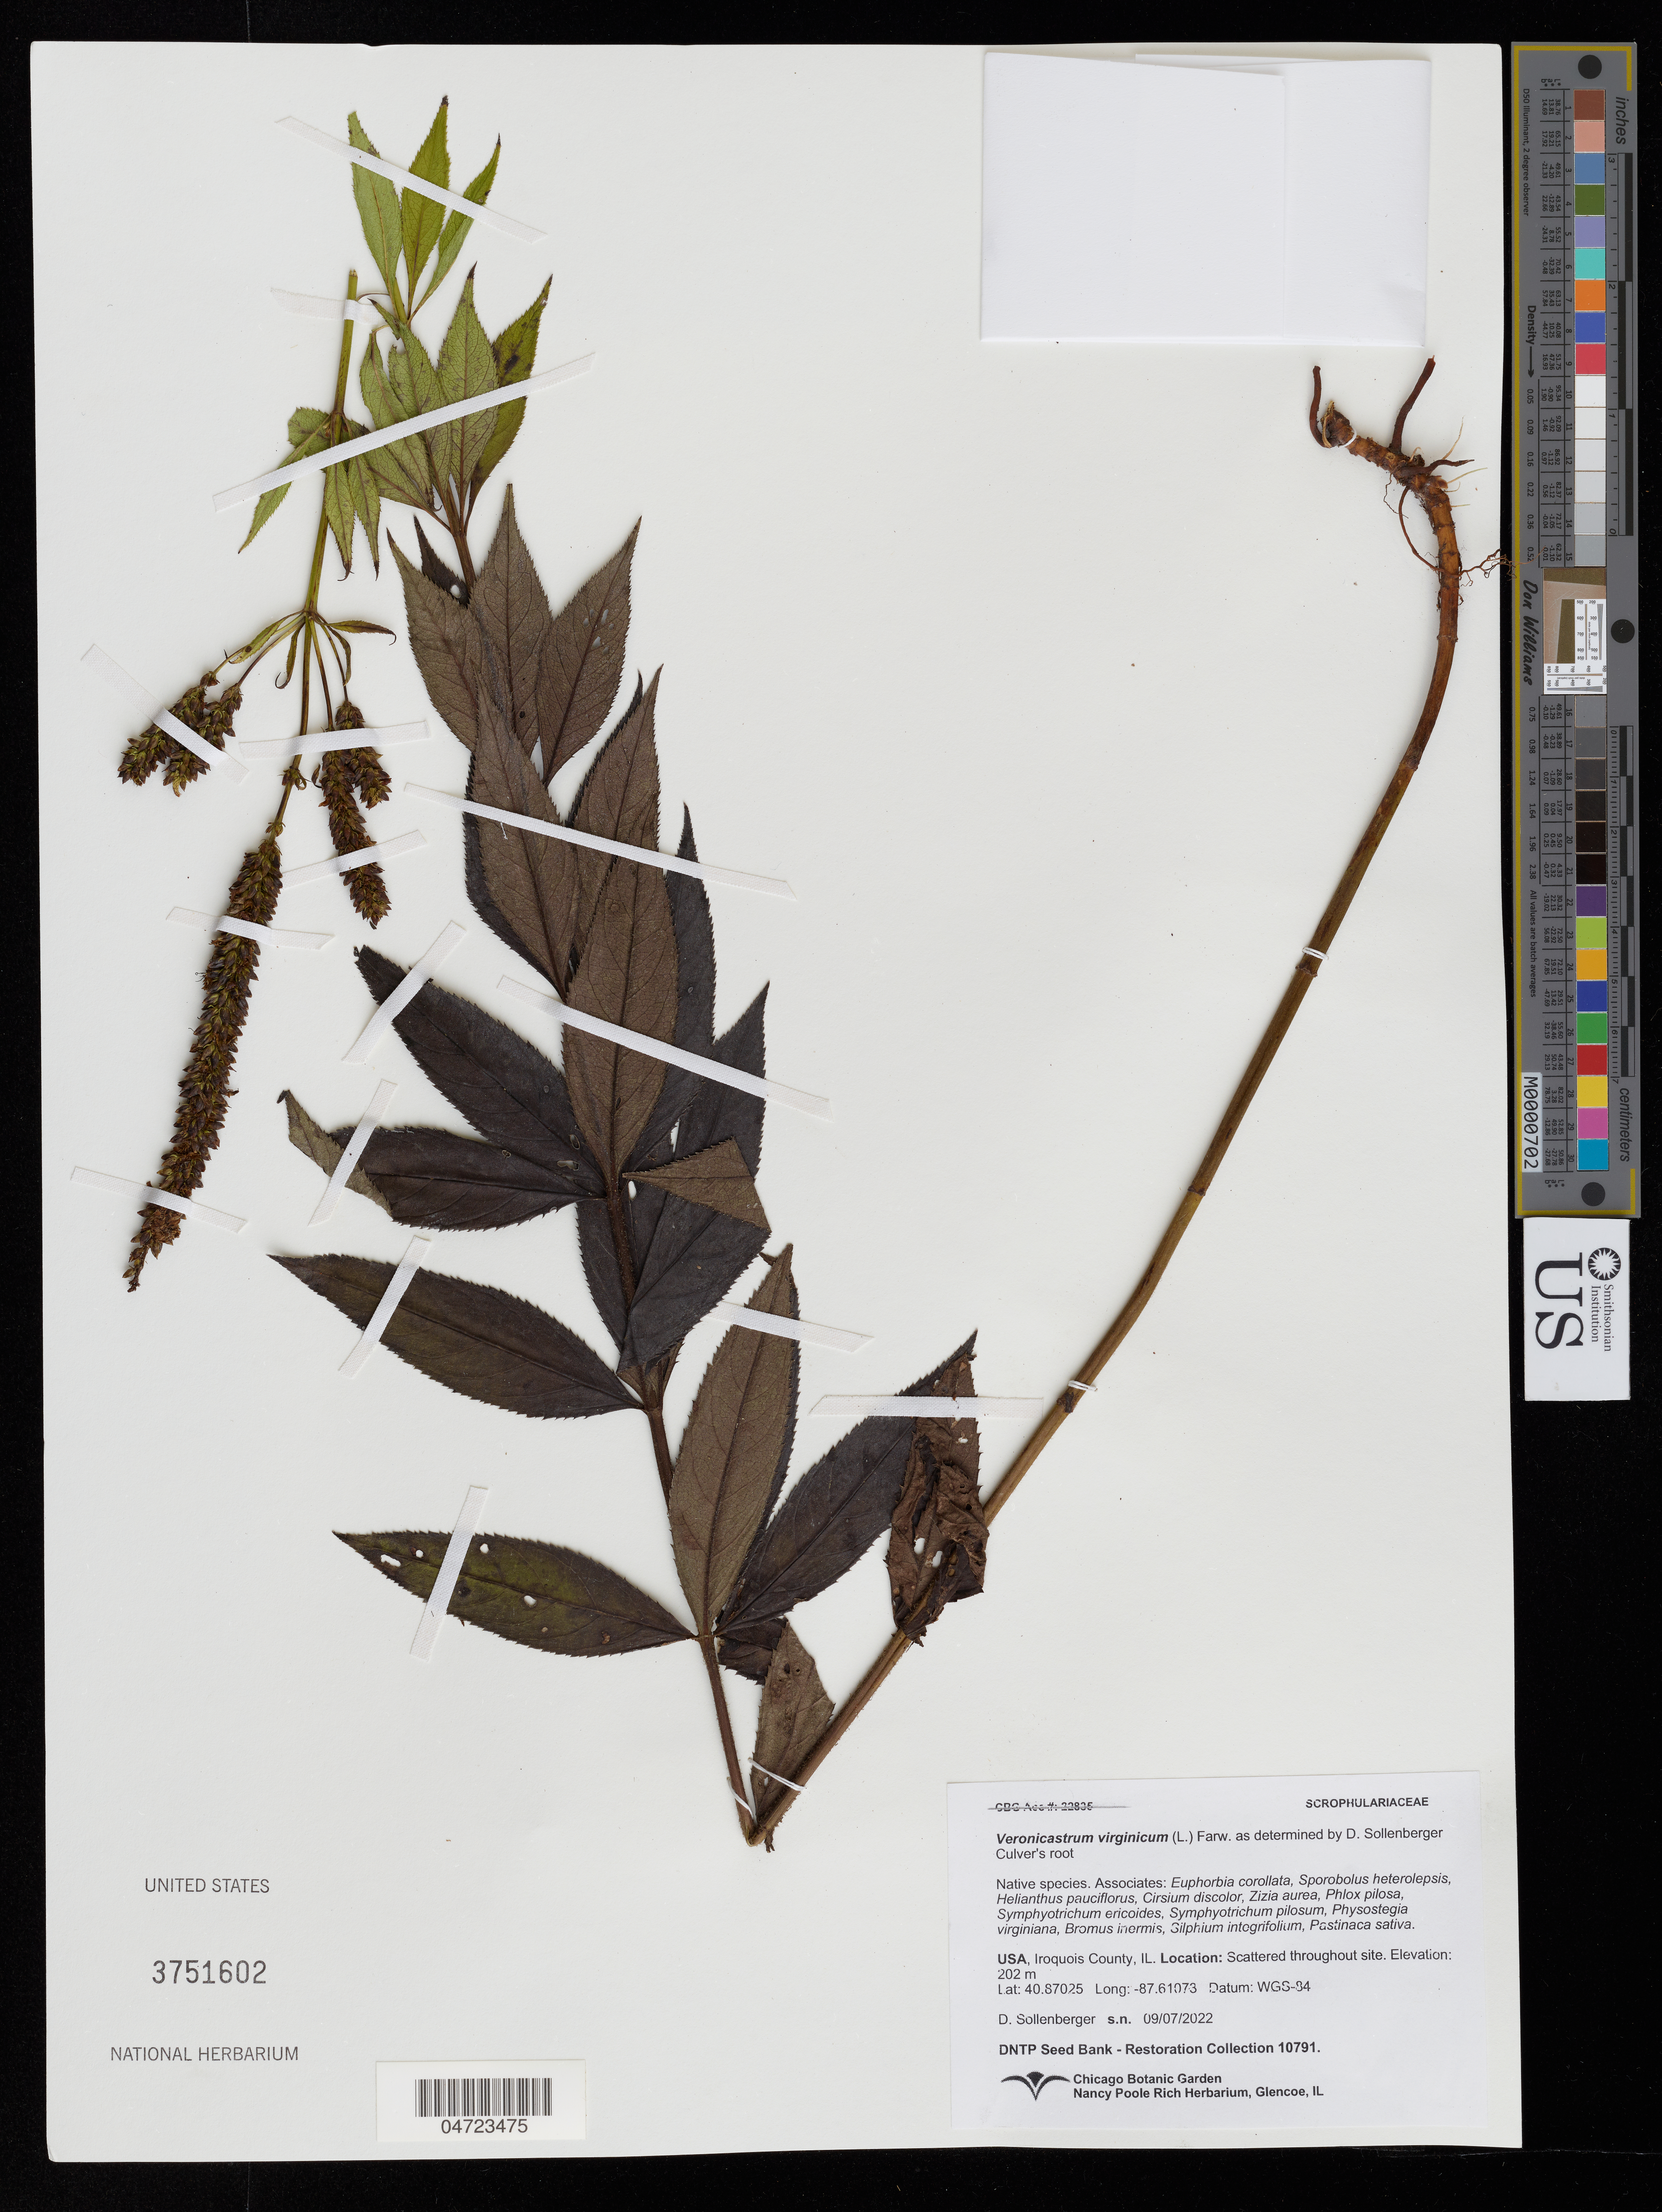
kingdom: Plantae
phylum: Tracheophyta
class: Magnoliopsida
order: Lamiales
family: Plantaginaceae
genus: Veronicastrum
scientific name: Veronicastrum virginicum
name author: (L.) Farw.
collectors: D. Sollenberger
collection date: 2022-09-07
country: United States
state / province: Illinois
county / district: Iroquois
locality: Iroquois County. Scattered throughout site.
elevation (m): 202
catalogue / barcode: US 3751602